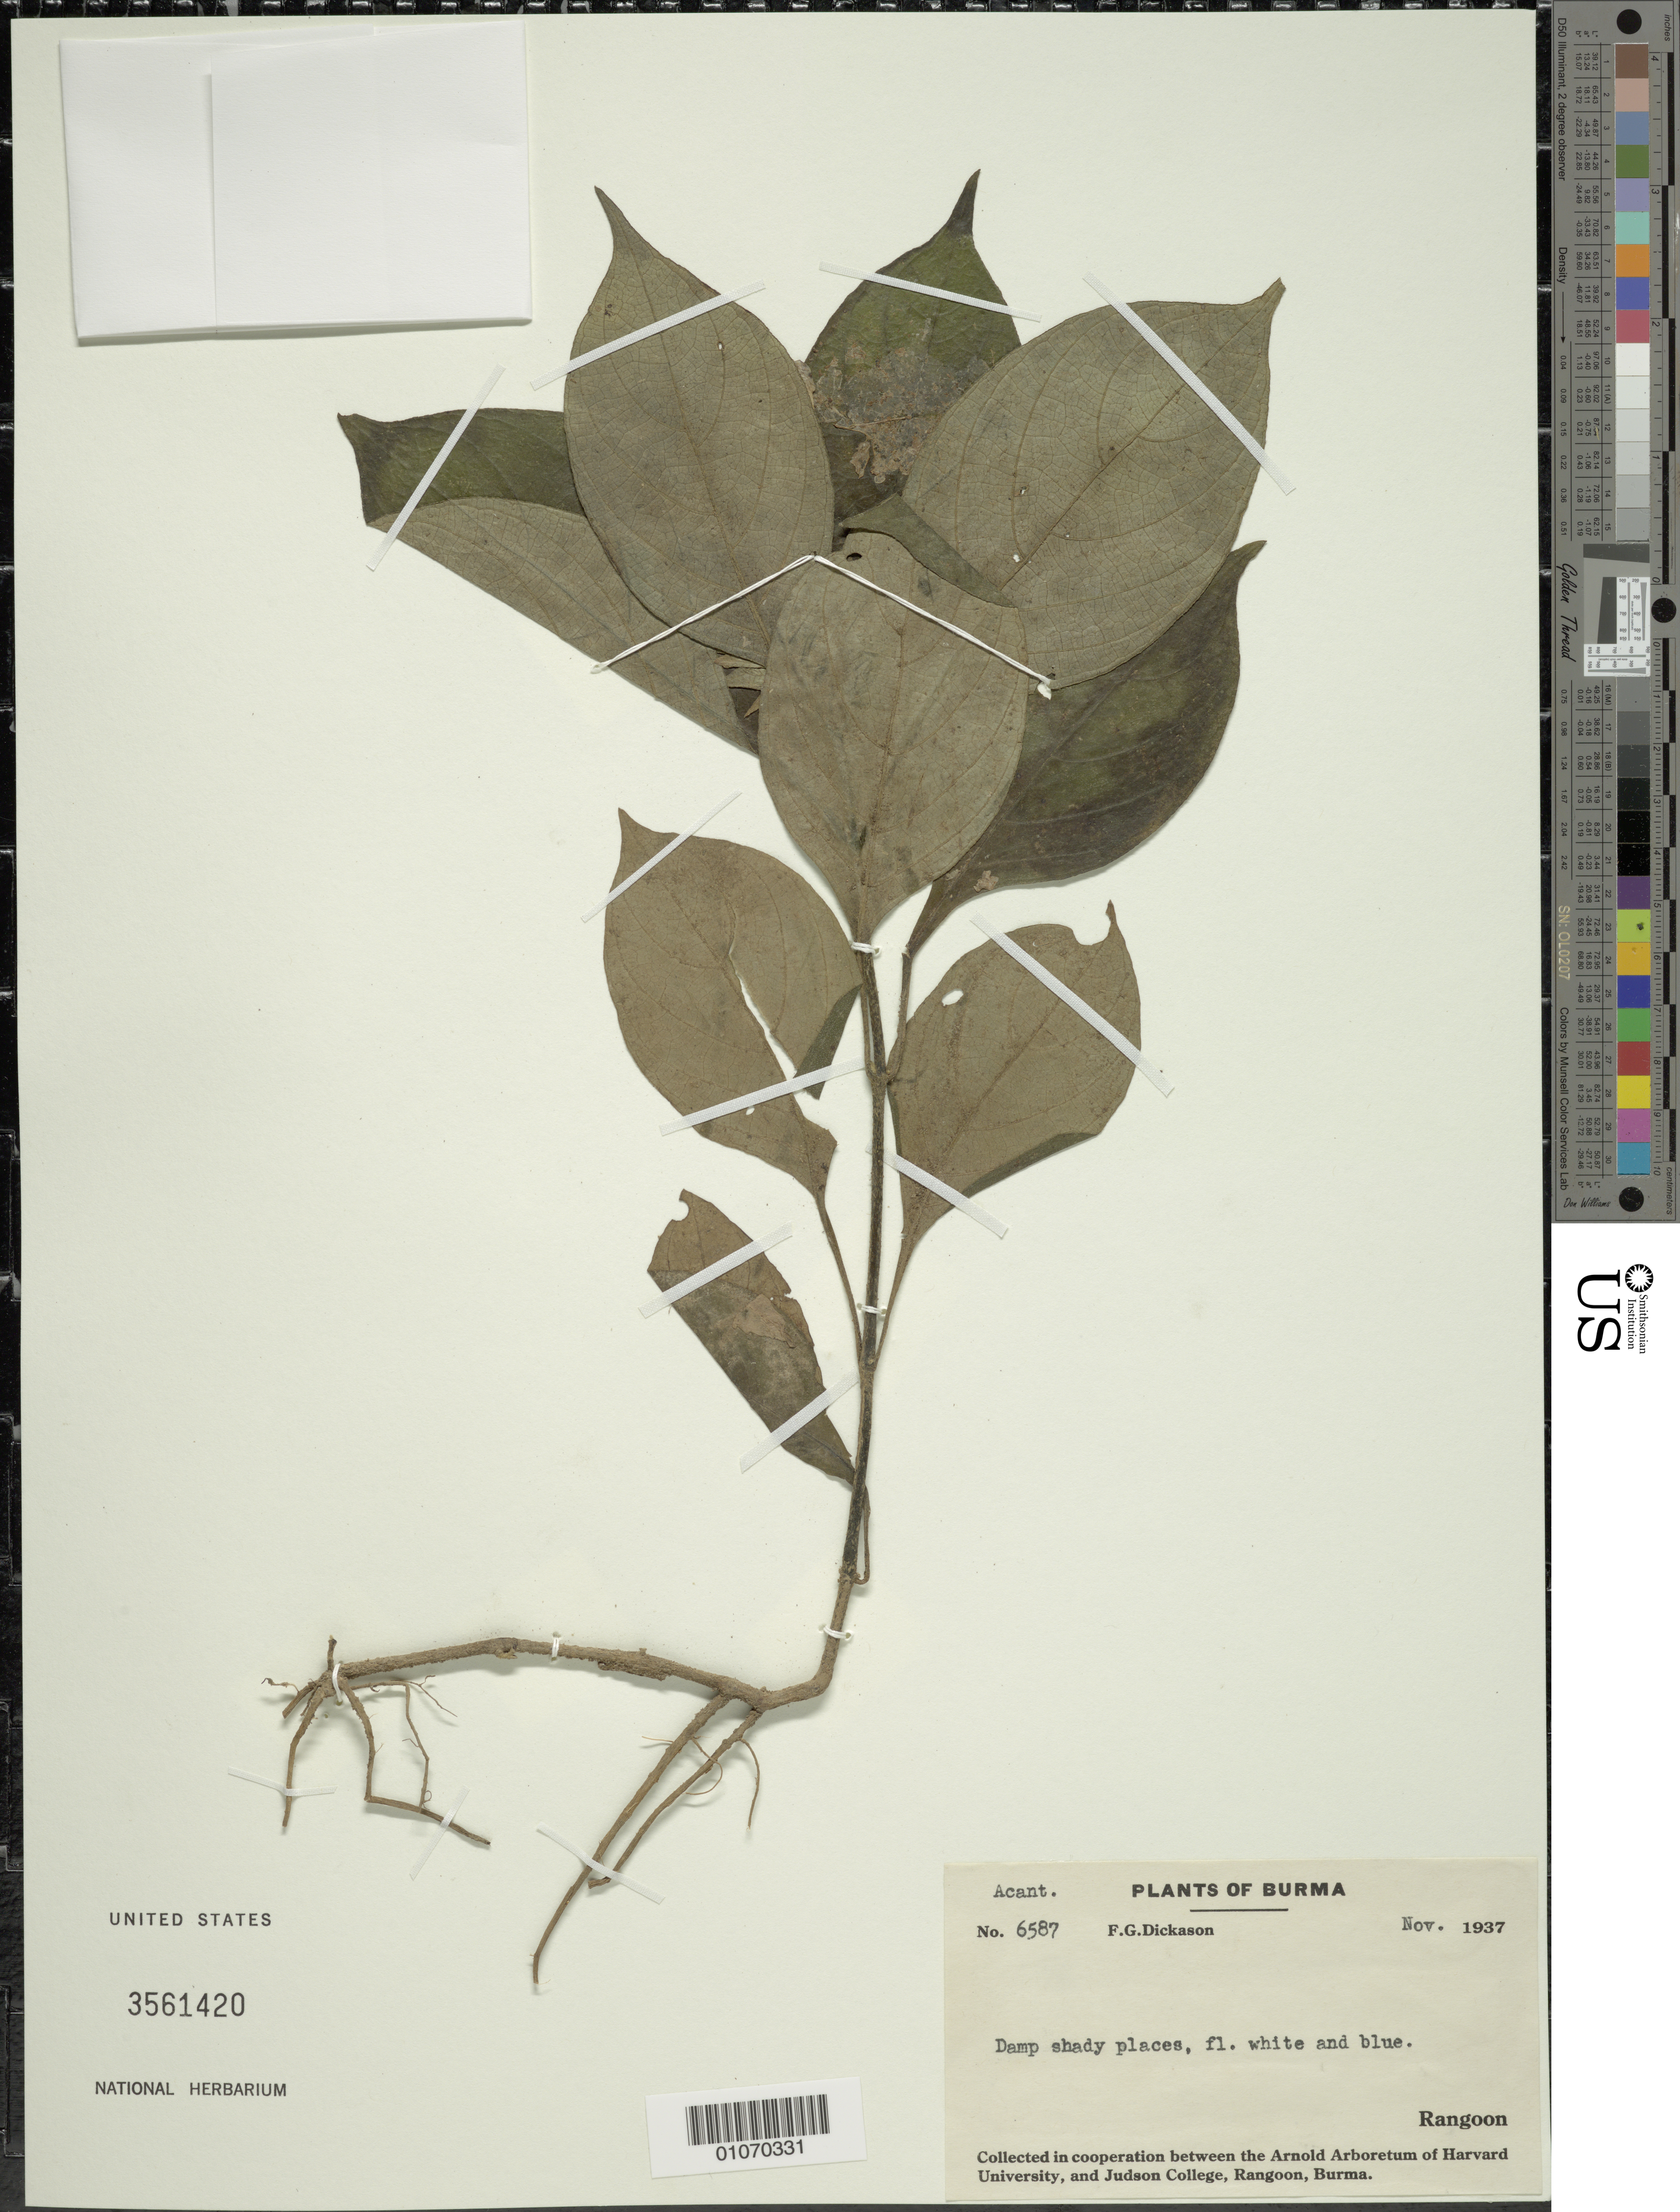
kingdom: Plantae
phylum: Tracheophyta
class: Magnoliopsida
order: Lamiales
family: Acanthaceae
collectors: F. Dickason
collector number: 6587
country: Myanmar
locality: Rangoon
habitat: damp shady place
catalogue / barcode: US 3561420